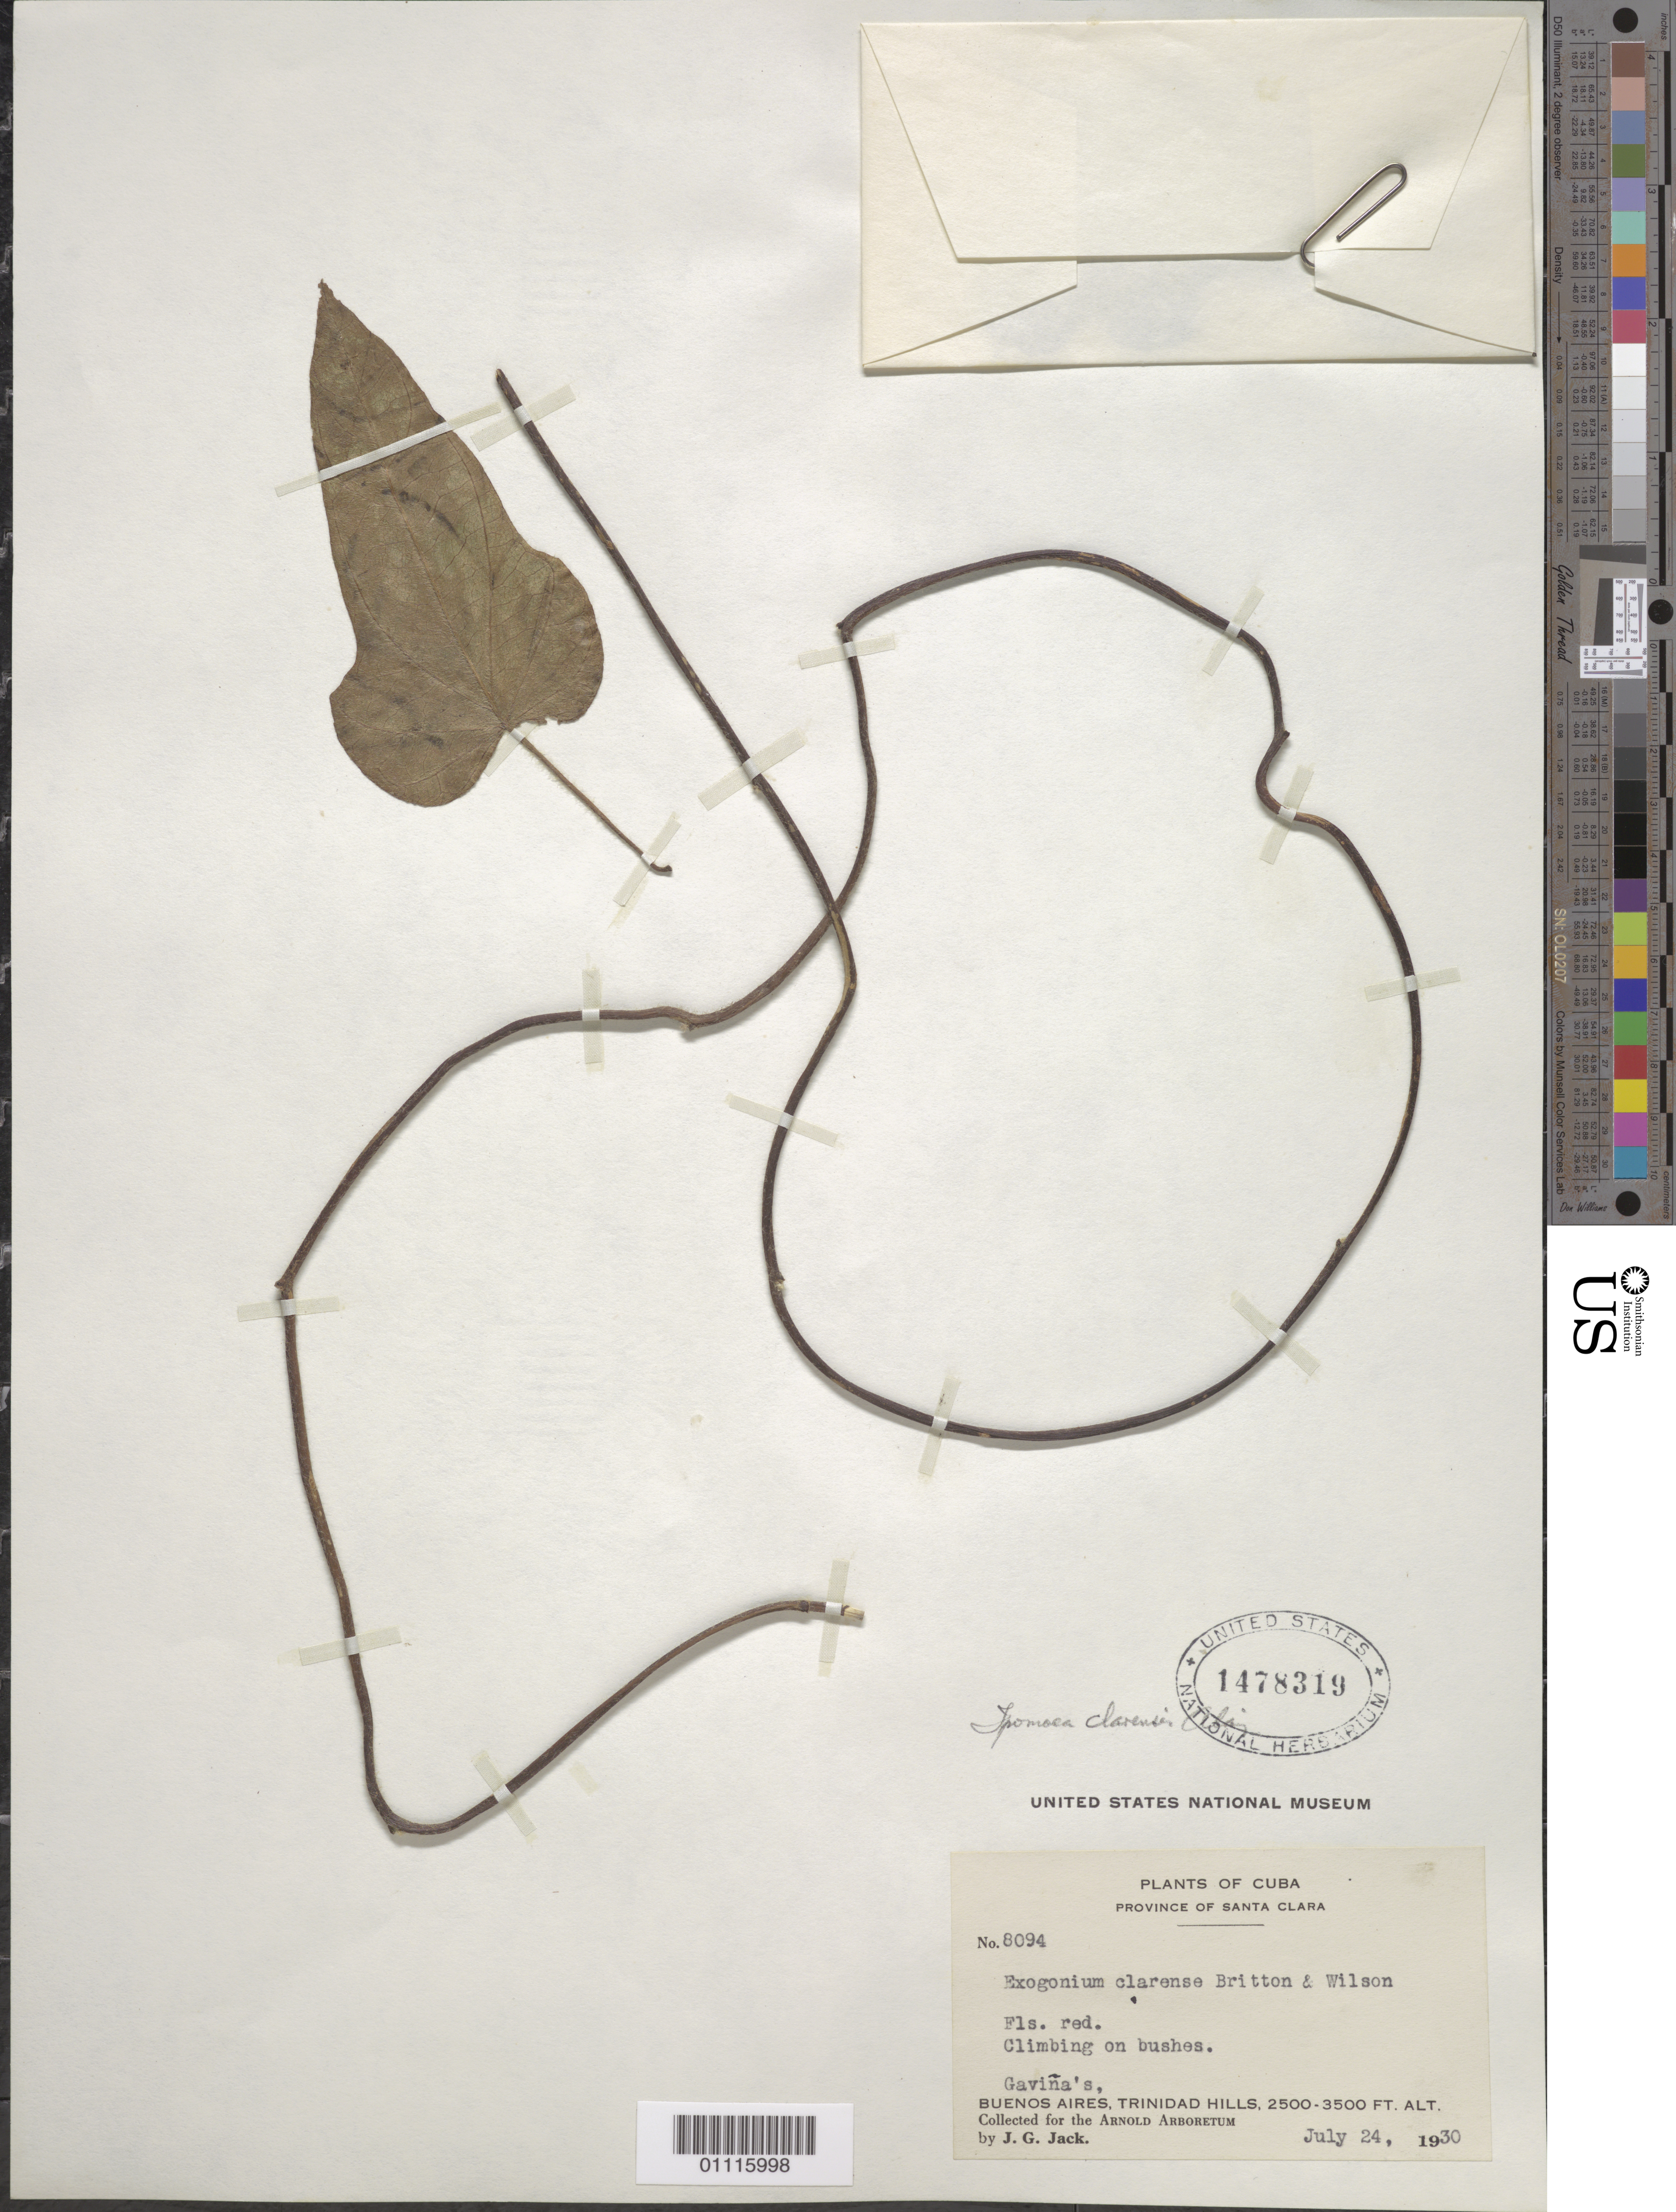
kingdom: Plantae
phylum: Tracheophyta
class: Magnoliopsida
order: Solanales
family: Convolvulaceae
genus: Ipomoea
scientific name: Ipomoea clarensis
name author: Alain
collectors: J. G. Jack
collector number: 8094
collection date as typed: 24 Jul 1930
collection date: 1930-07-24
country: Cuba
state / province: Sancti Spiritus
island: Cuba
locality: Buenos Aires, Trinidad Hills Gavina's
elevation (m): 762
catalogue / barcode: US 1478319